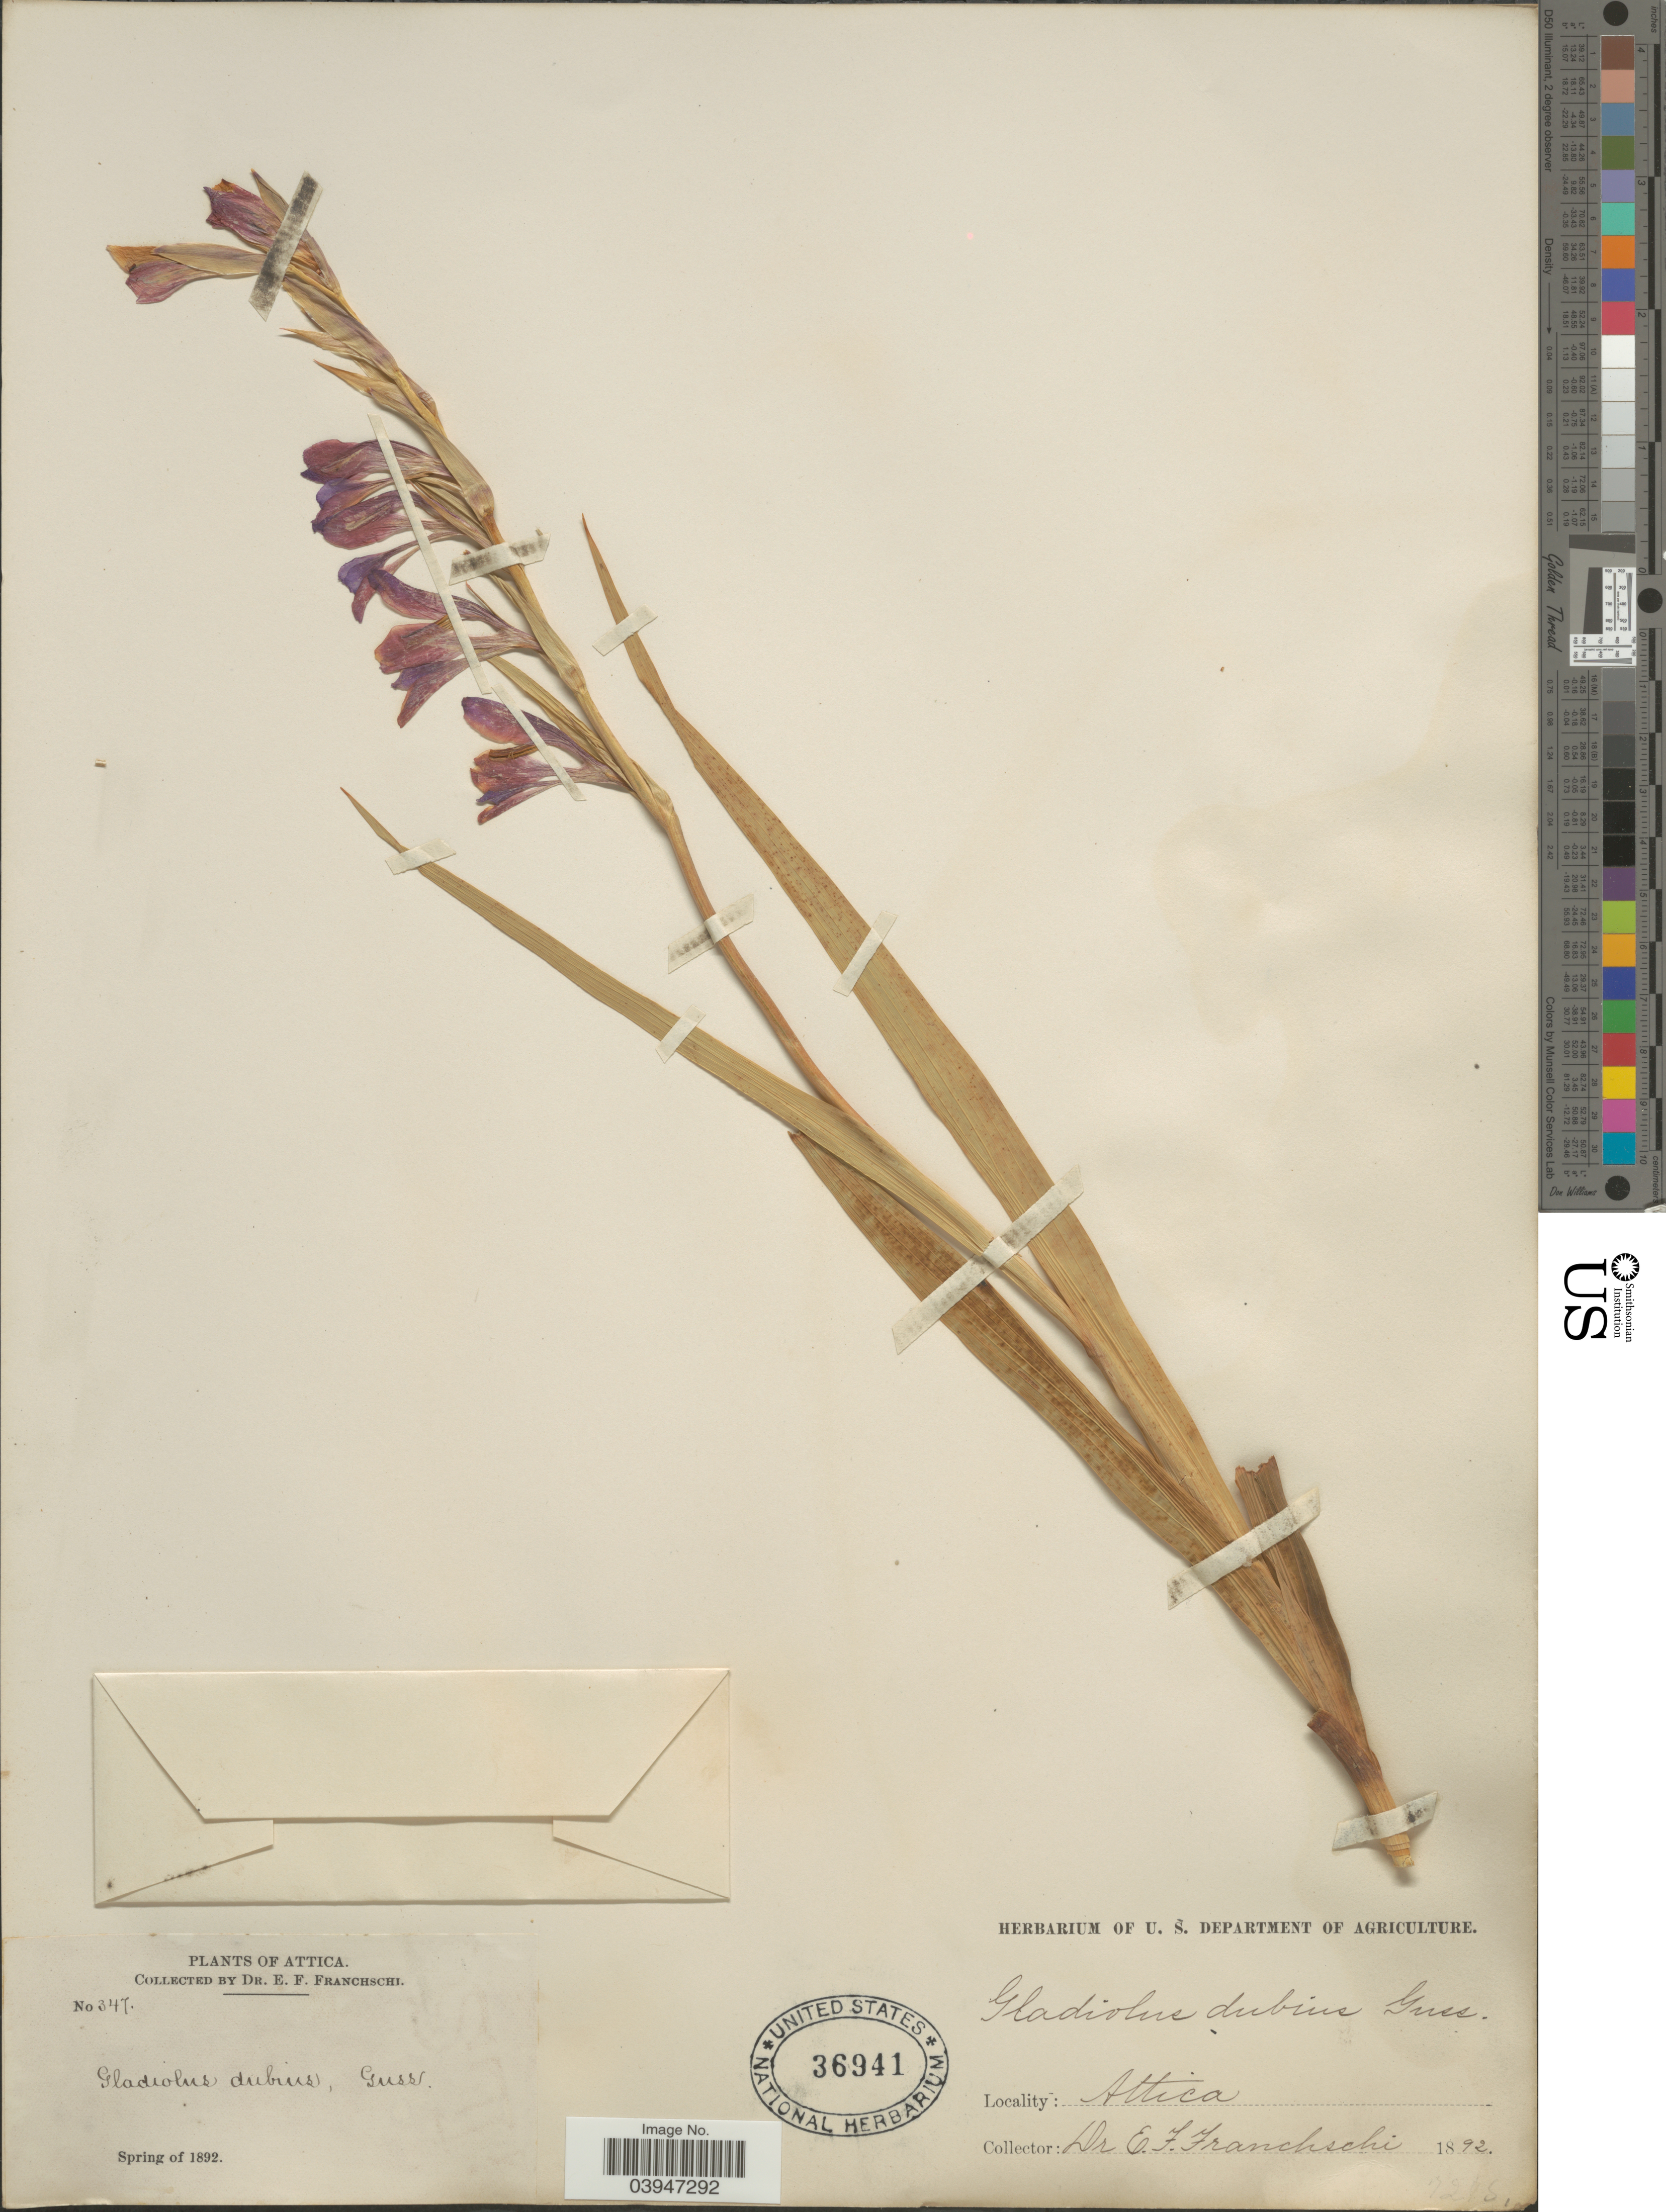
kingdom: Plantae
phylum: Tracheophyta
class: Liliopsida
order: Asparagales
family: Iridaceae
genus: Gladiolus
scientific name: Gladiolus dubius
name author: Gussone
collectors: E. Franchschi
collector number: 347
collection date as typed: Spring of 1892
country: Greece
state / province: Attica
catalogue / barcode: US 36941